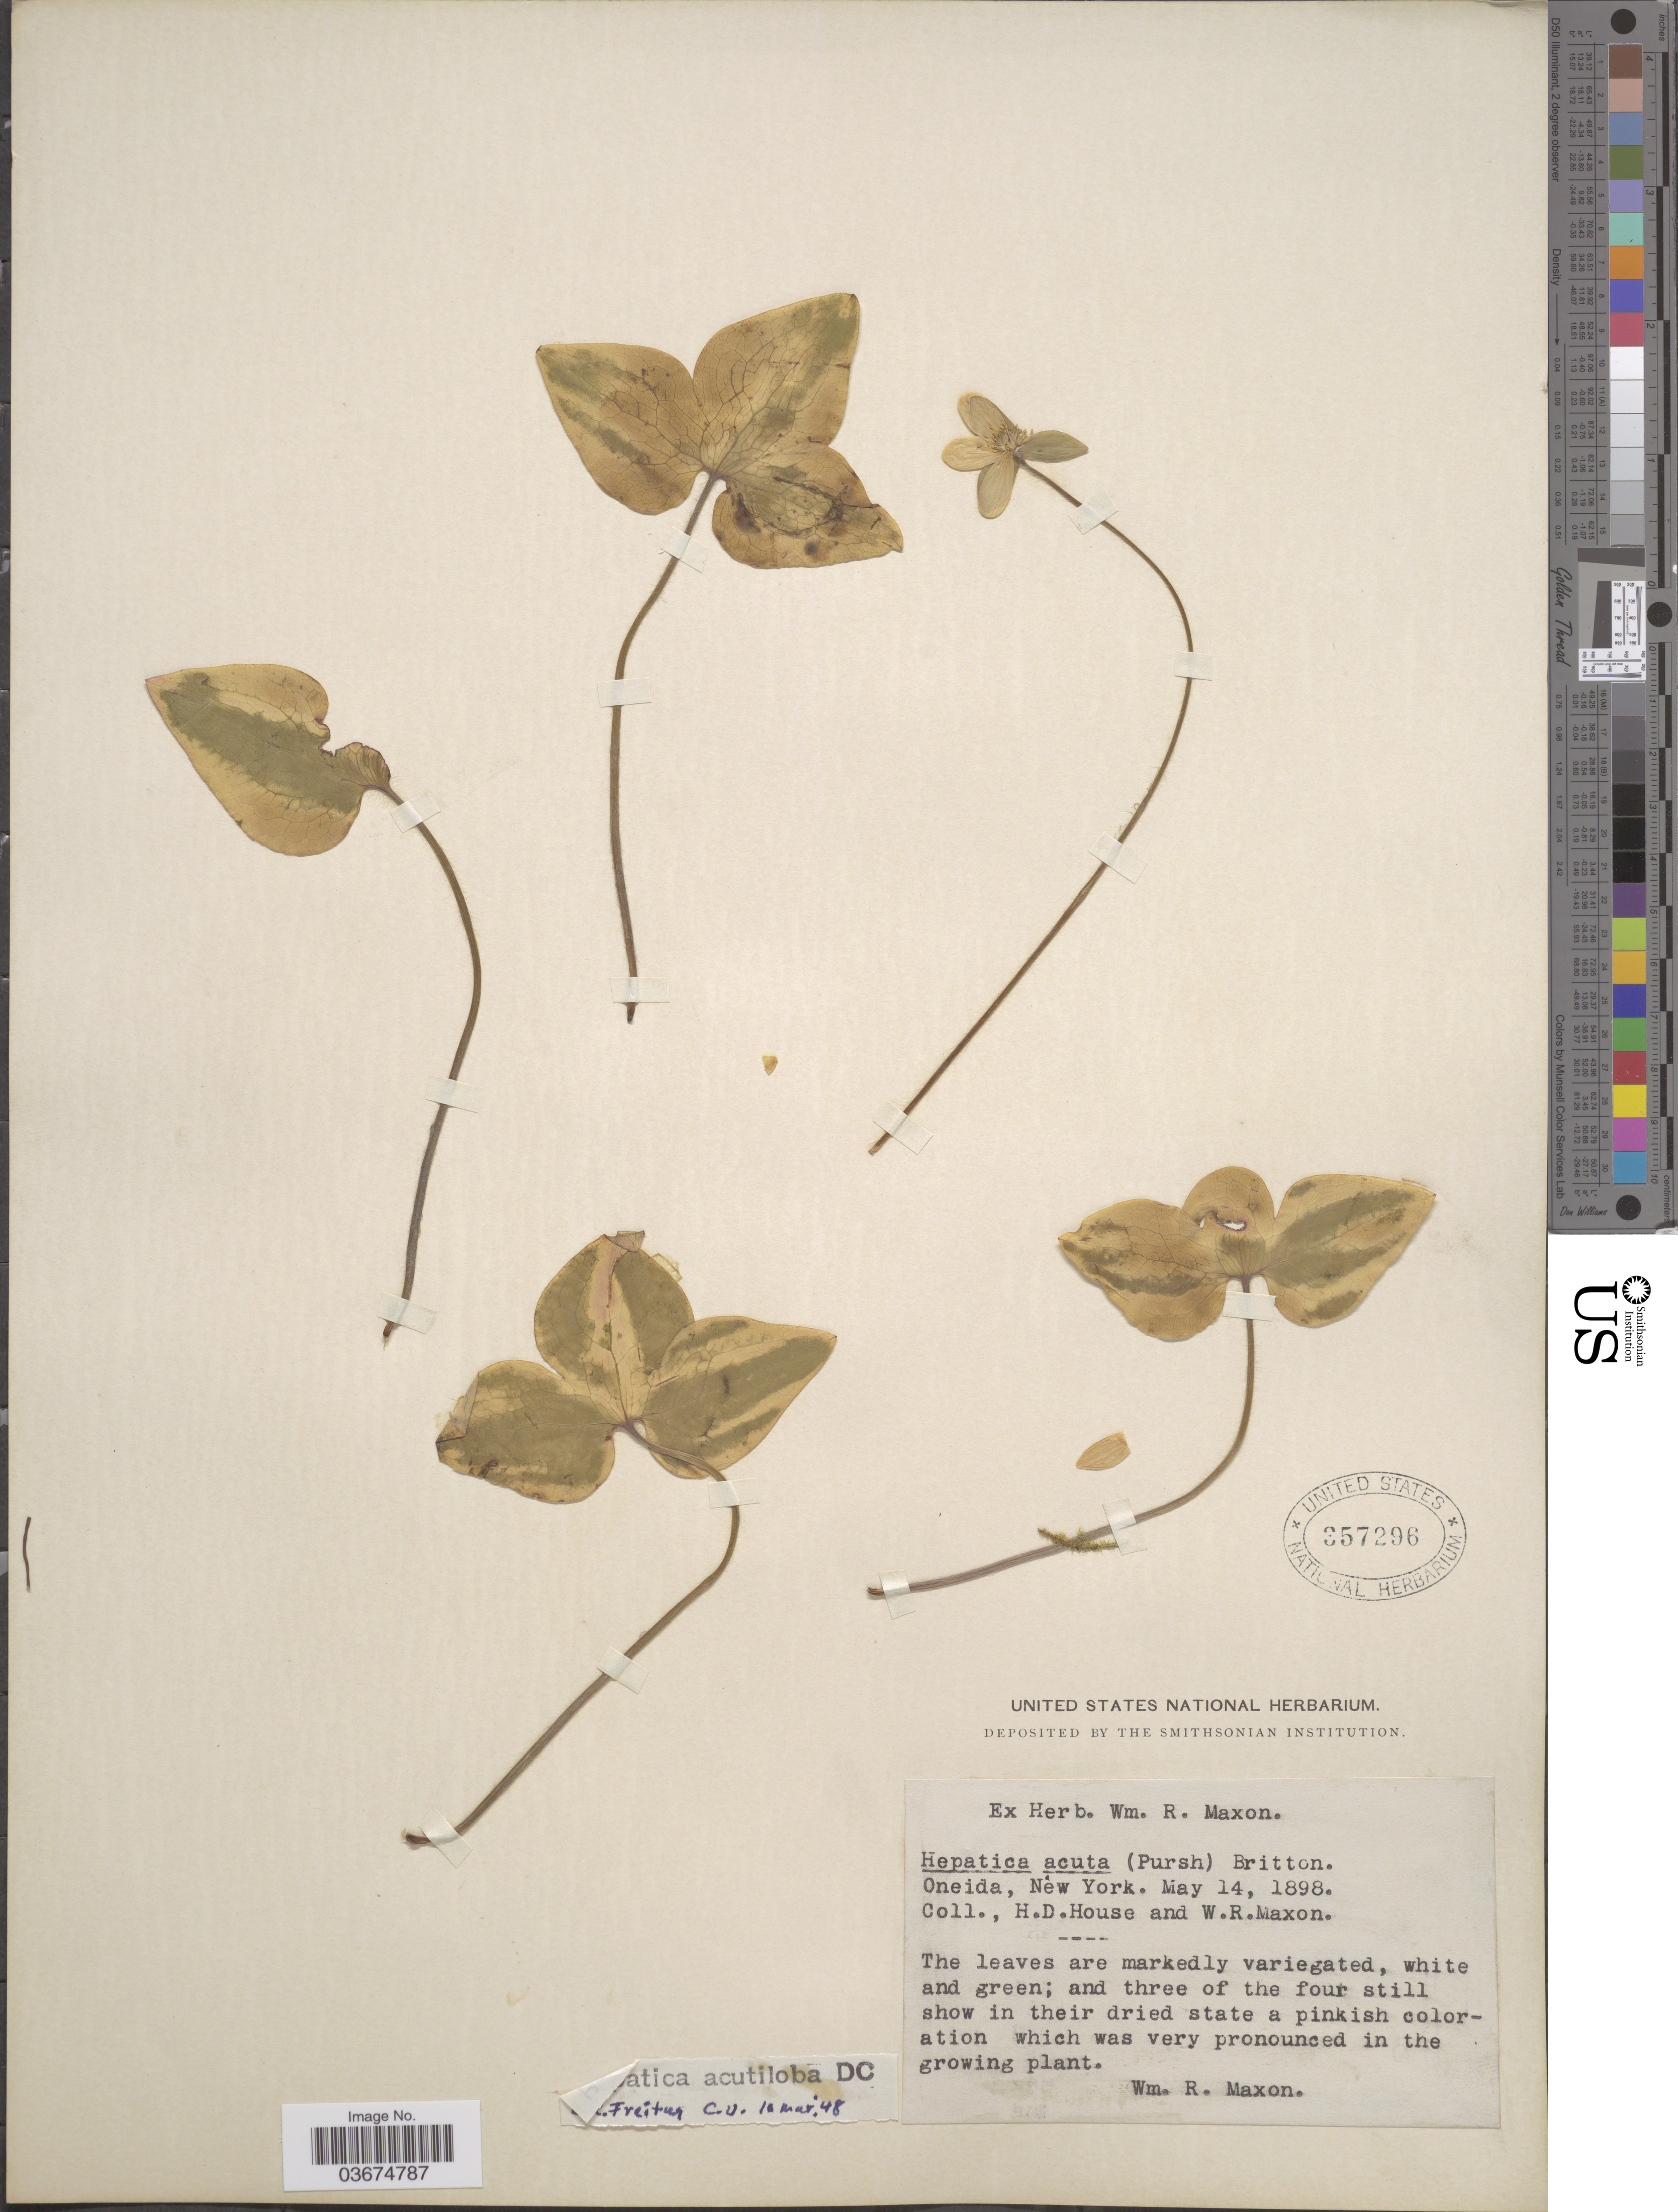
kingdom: Plantae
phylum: Tracheophyta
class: Magnoliopsida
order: Ranunculales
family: Ranunculaceae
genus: Hepatica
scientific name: Hepatica acutiloba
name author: DC.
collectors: H. D. House & W. R. Maxon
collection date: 1898-05-14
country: United States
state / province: New York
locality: Oneida.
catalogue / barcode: US 357296